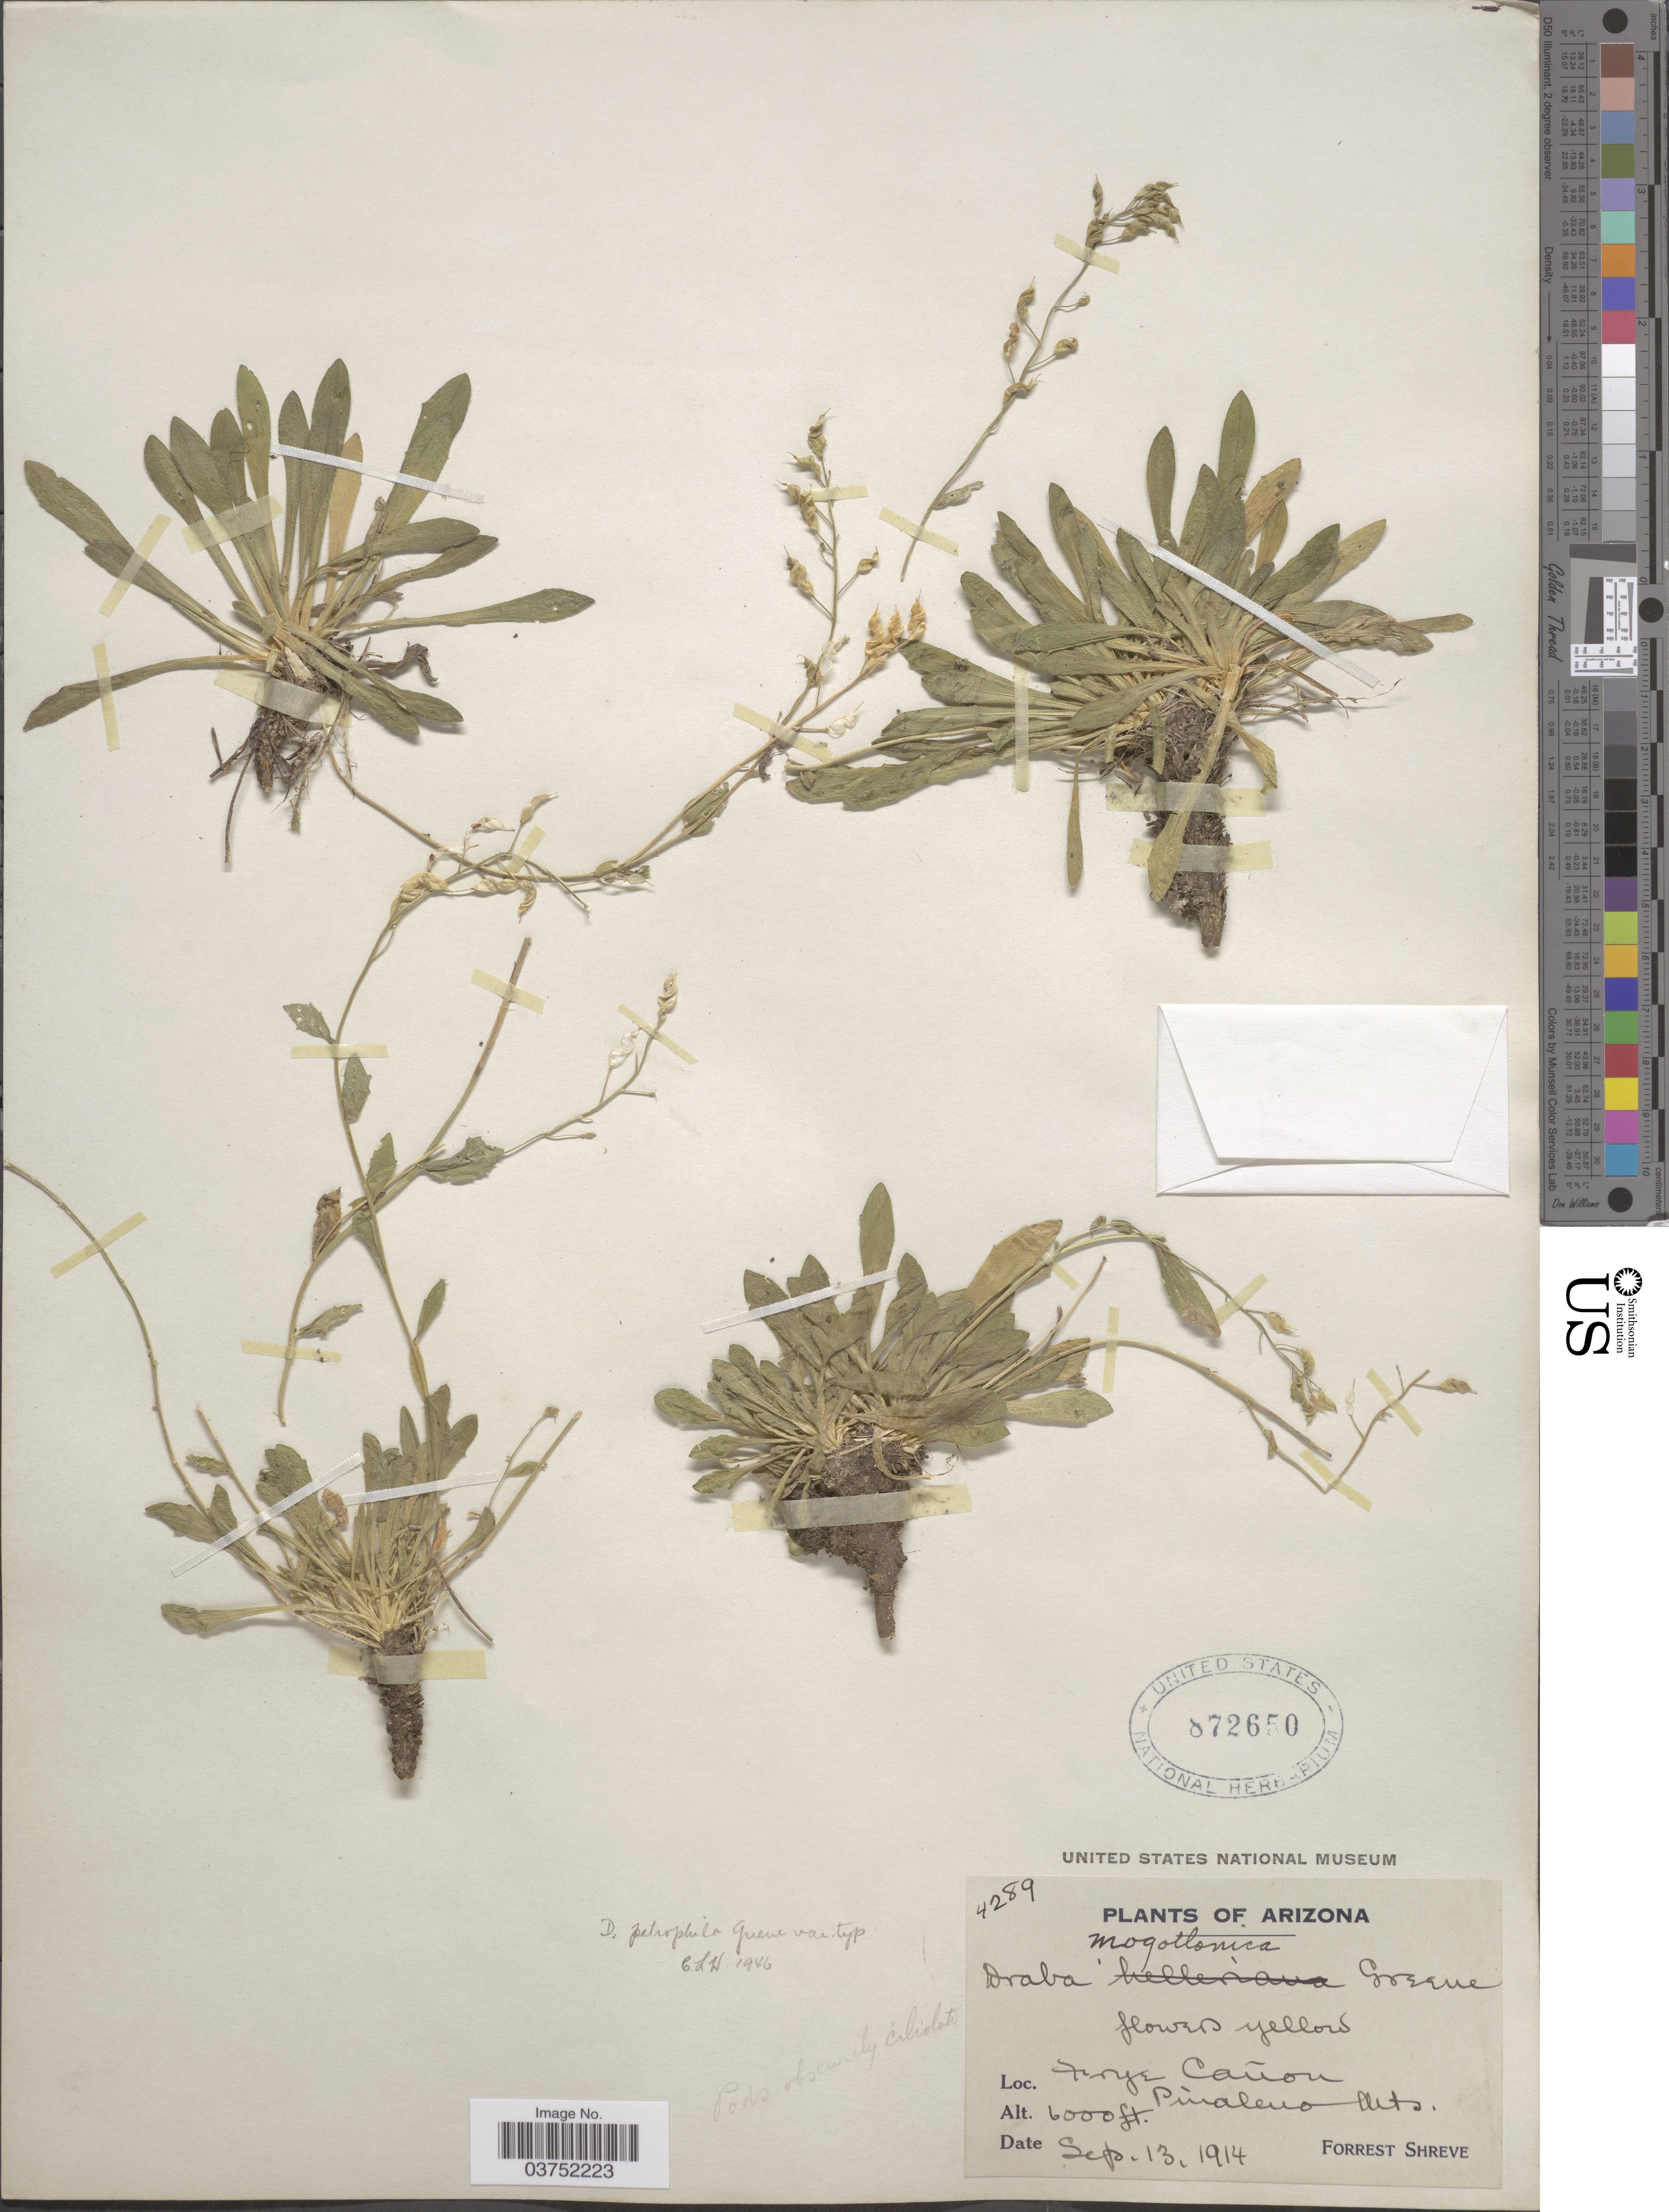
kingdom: Plantae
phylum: Tracheophyta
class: Magnoliopsida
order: Brassicales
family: Brassicaceae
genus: Draba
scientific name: Draba petrophila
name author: Greene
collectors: F. Shreve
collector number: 4289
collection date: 1914-09-13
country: United States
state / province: Arizona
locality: Frye Cañon Pinaleno Mts.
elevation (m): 1829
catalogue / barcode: US 872650